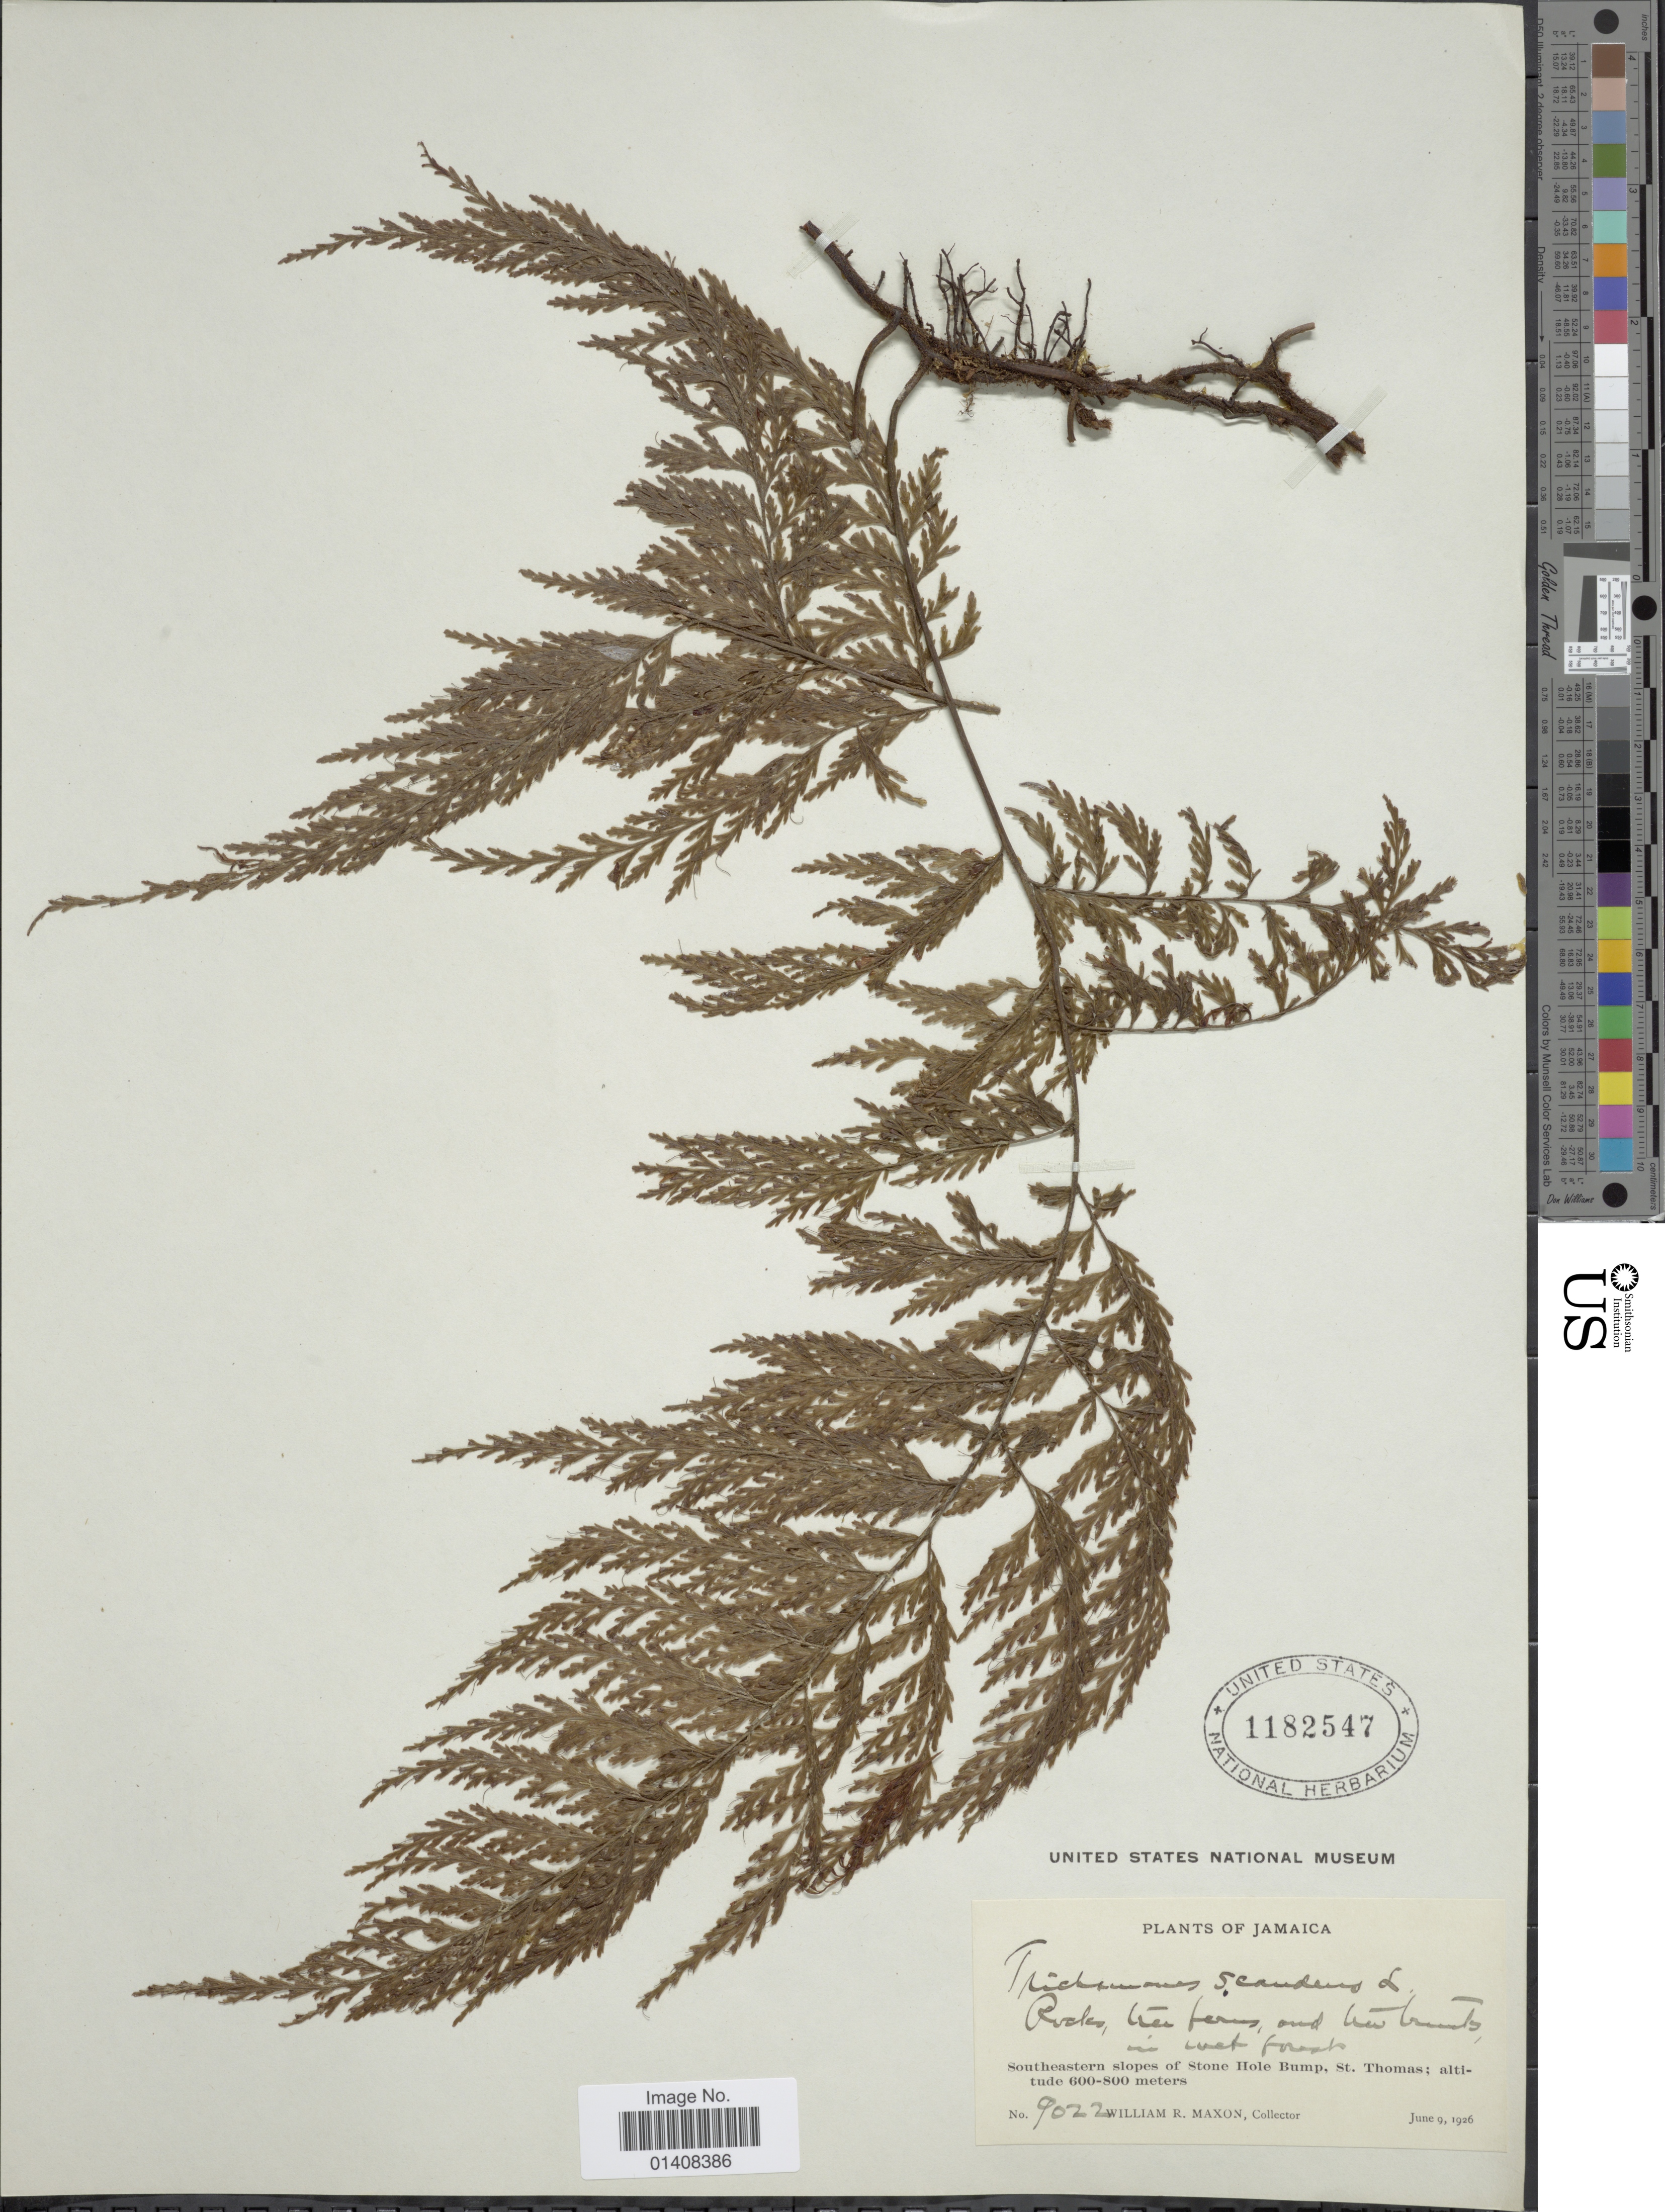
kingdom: Plantae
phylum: Tracheophyta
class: Polypodiopsida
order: Hymenophyllales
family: Hymenophyllaceae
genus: Trichomanes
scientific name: Trichomanes scandens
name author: L.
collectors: W. R. Maxon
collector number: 9022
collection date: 1926-06-09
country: Jamaica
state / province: Saint Thomas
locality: Southeastern slopes of Stone Hole Bump, St. Thomas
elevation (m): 600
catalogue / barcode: US 1182547